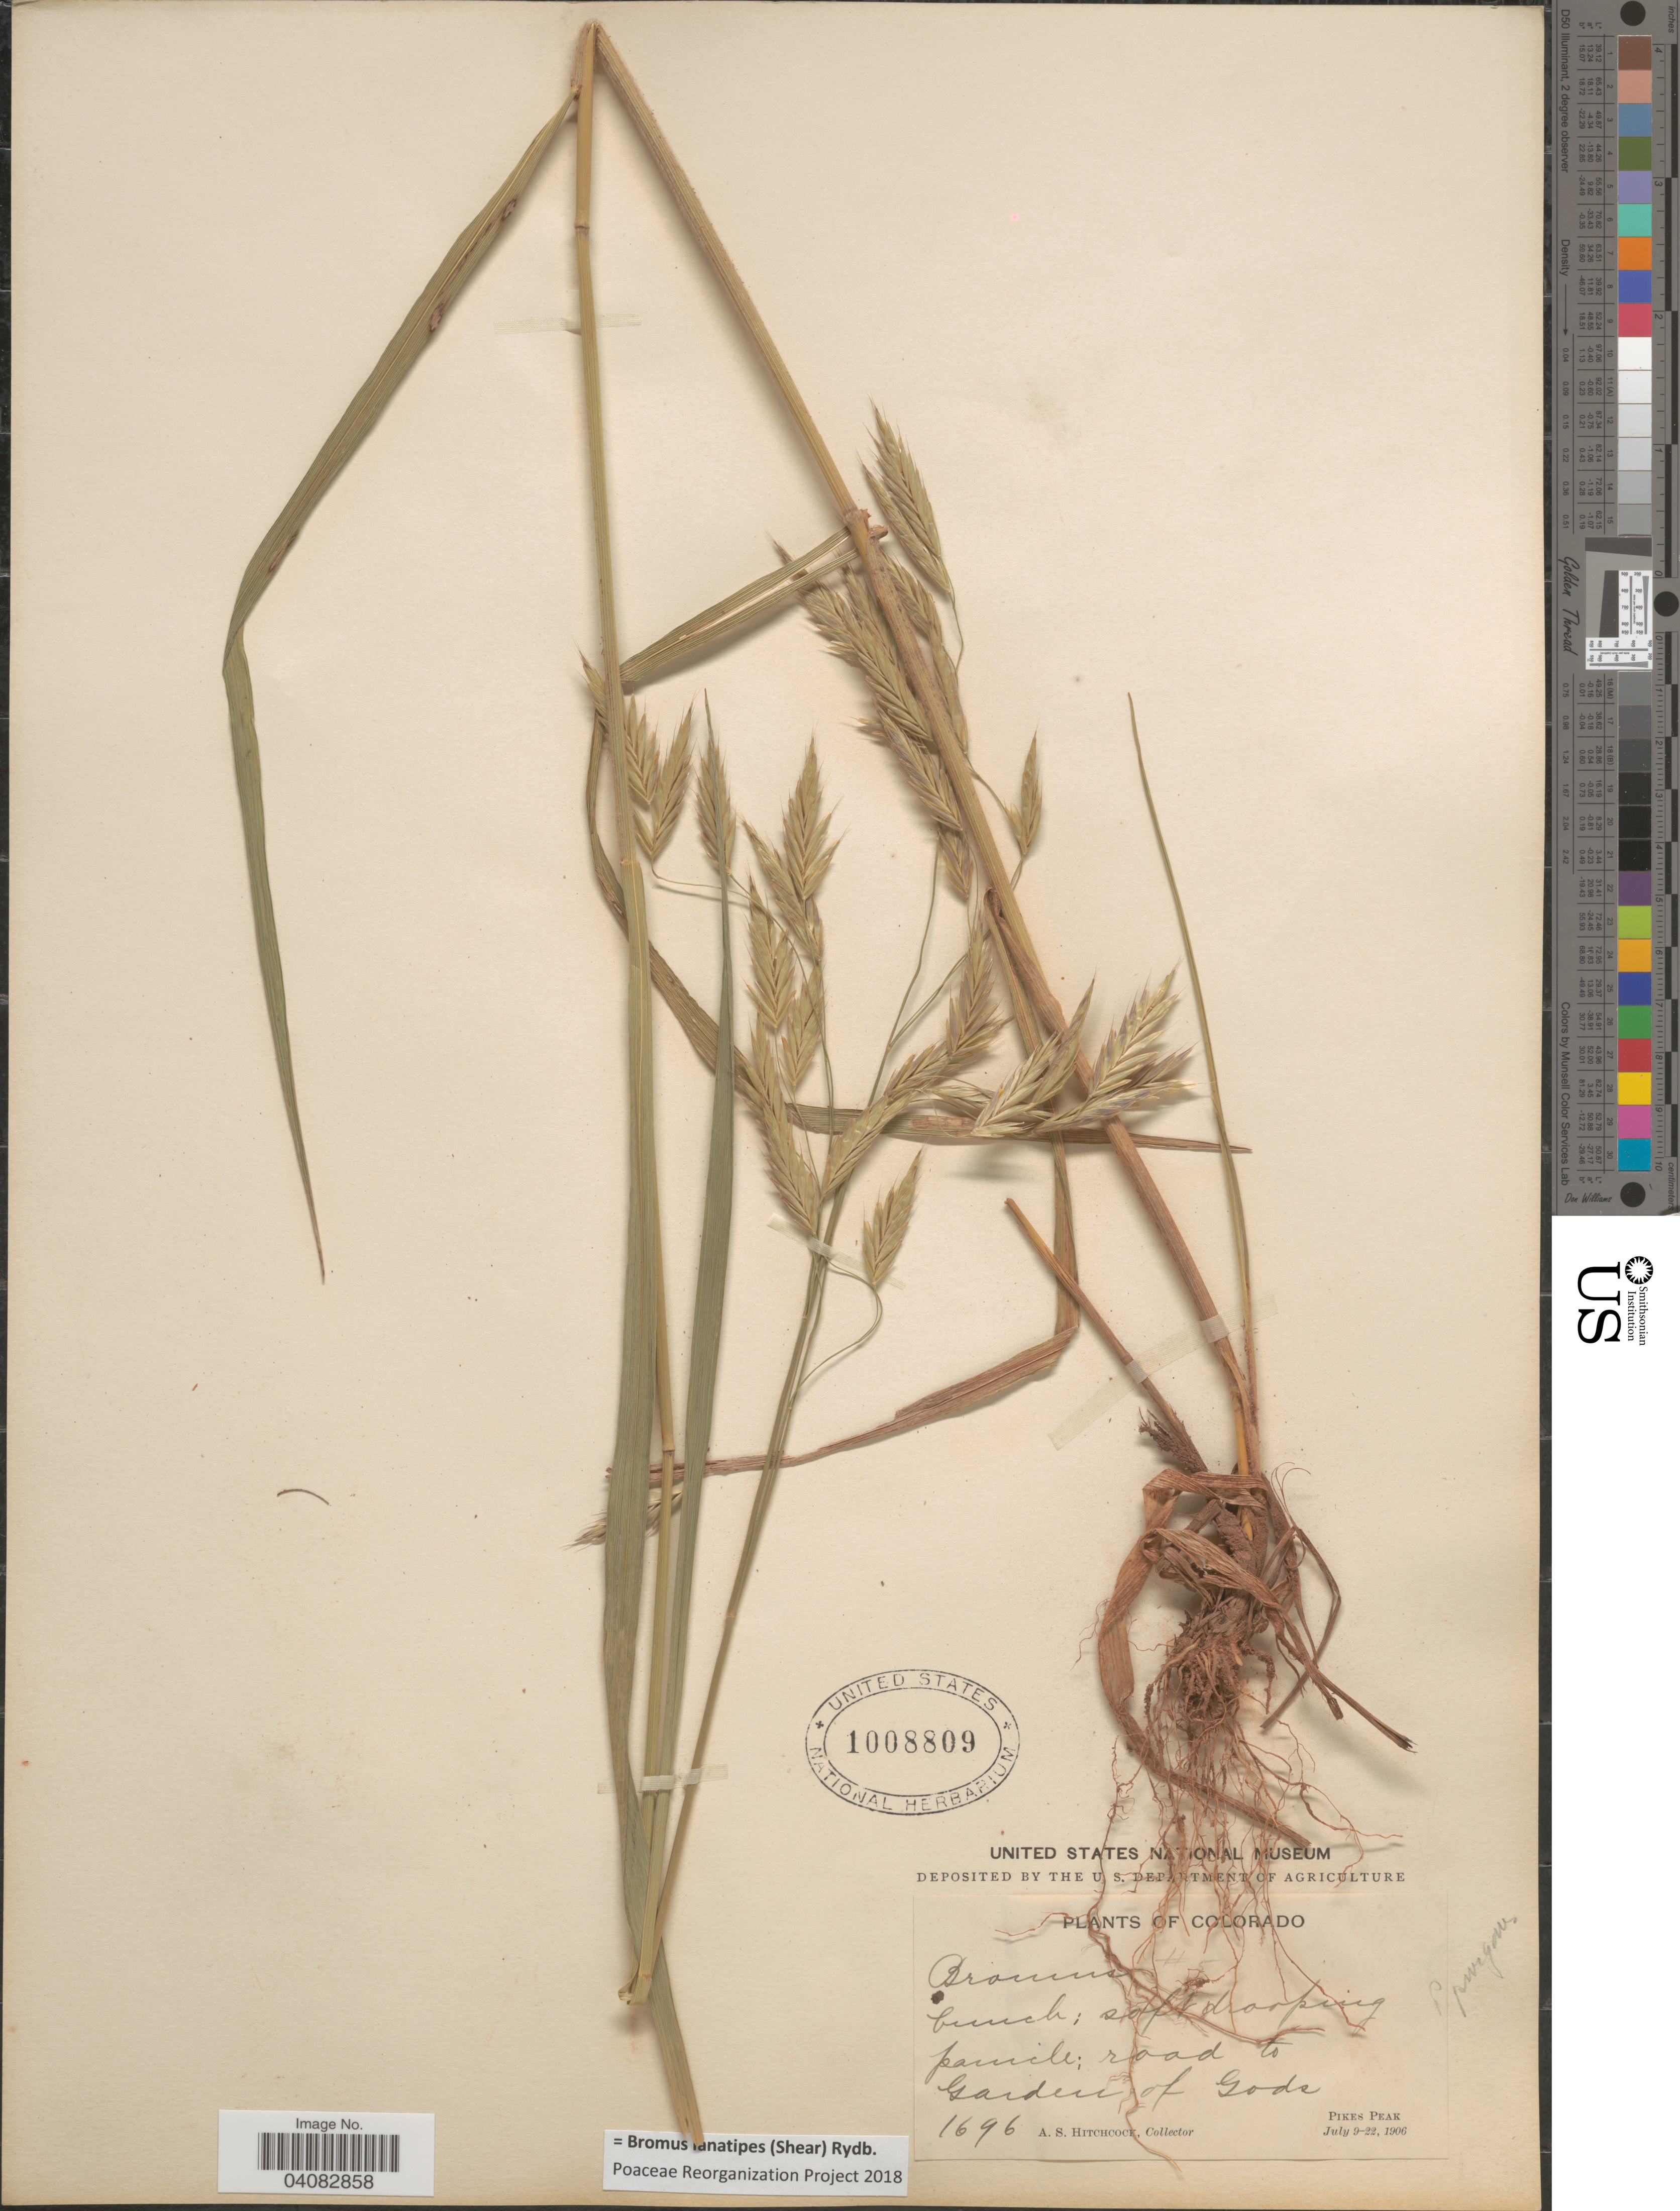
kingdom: Plantae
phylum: Tracheophyta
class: Liliopsida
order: Poales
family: Poaceae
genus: Bromus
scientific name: Bromus lanatipes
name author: (Shear) Rydb.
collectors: A. S. Hitchcock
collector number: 1696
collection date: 1906-07-09/1906-07-22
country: United States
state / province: Colorado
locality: Road to Garden of Gods. Pikes Peak.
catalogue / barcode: US 1008809